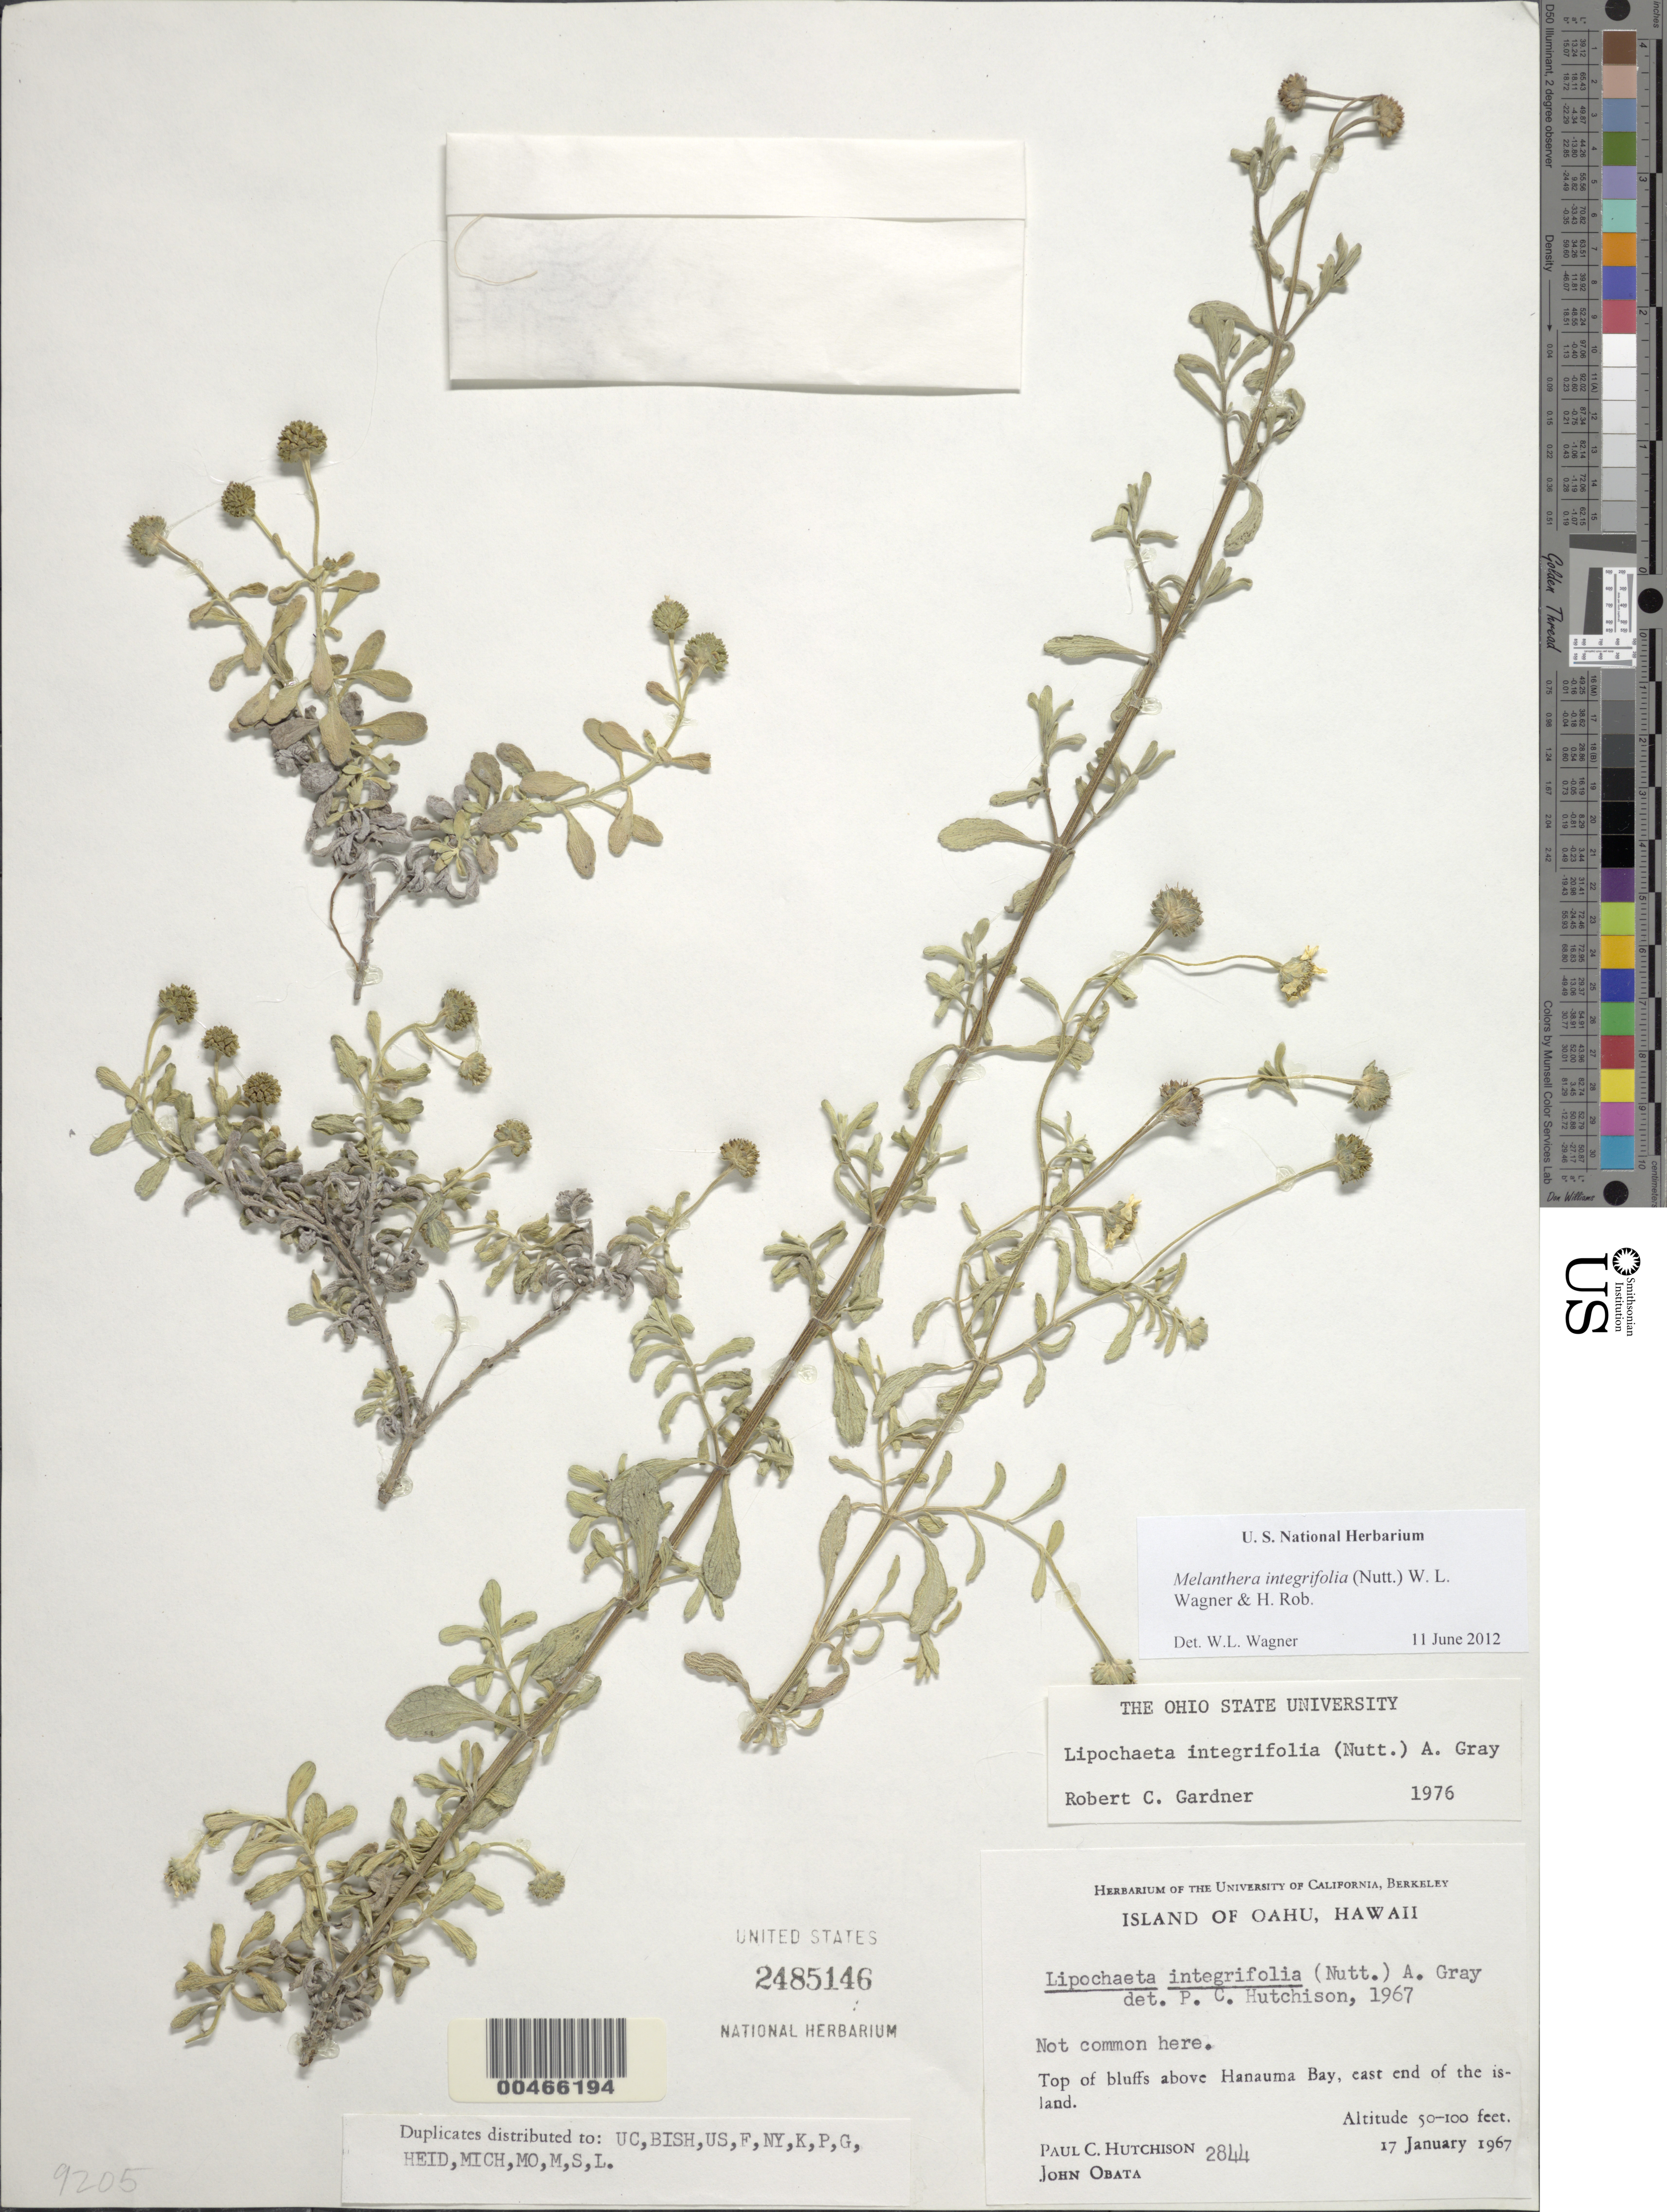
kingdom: Plantae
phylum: Tracheophyta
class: Magnoliopsida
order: Asterales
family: Asteraceae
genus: Wollastonia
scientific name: Wollastonia integrifolia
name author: (Nutt.) Orchard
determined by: Wagner, W. L., (BOT), Smithsonian Institution - National Museum of Natural History (UNITED STATES)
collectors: P. C. Hutchison & J. Obata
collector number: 2844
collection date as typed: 17 Jan 1967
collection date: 1967-01-17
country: United States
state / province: Hawaii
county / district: Hawaii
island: Hawaii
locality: Top of bluffs above Hanauma Bay, E end of the island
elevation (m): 15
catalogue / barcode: US 2485146